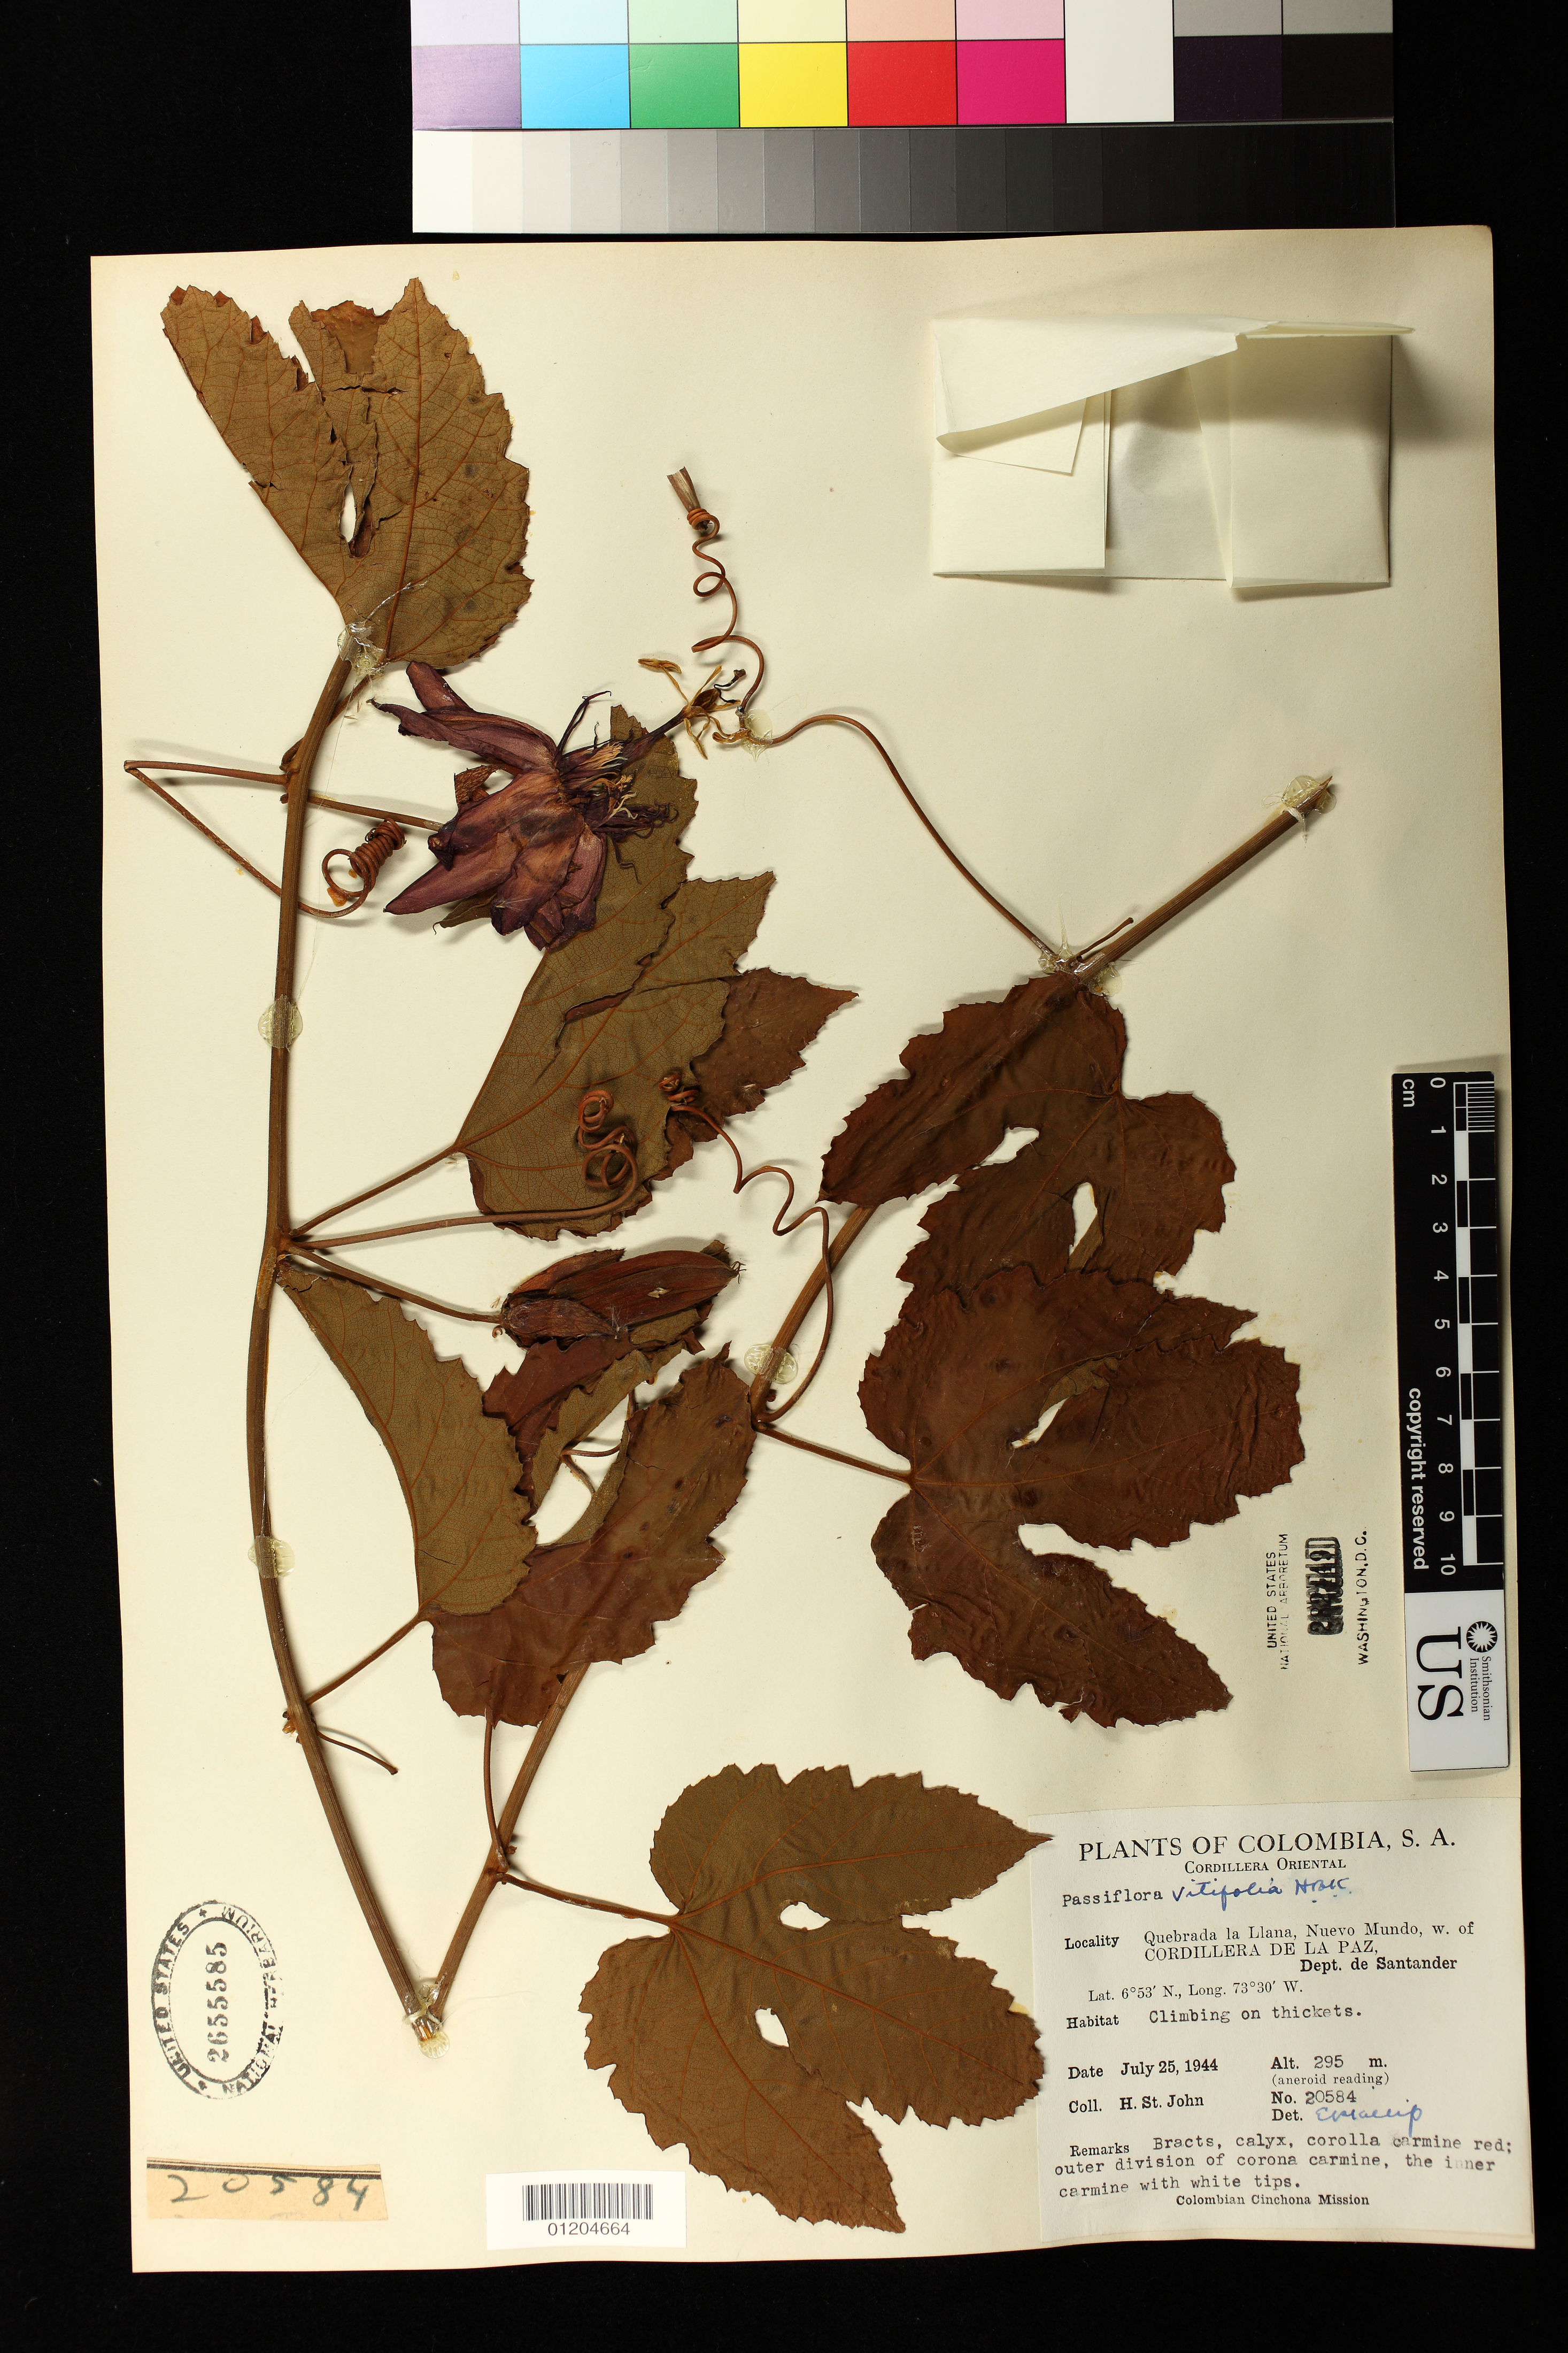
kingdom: Plantae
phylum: Tracheophyta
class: Magnoliopsida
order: Malpighiales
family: Passifloraceae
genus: Passiflora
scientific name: Passiflora vitifolia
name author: Kunth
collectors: H. St. John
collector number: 20584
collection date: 1944-07-25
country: Colombia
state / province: Santander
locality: Cordillera Oriental. Quebrada la Llana, Nuevo Mundo, w. of CORDILLERA DE LA PAZ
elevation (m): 295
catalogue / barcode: US 2655585